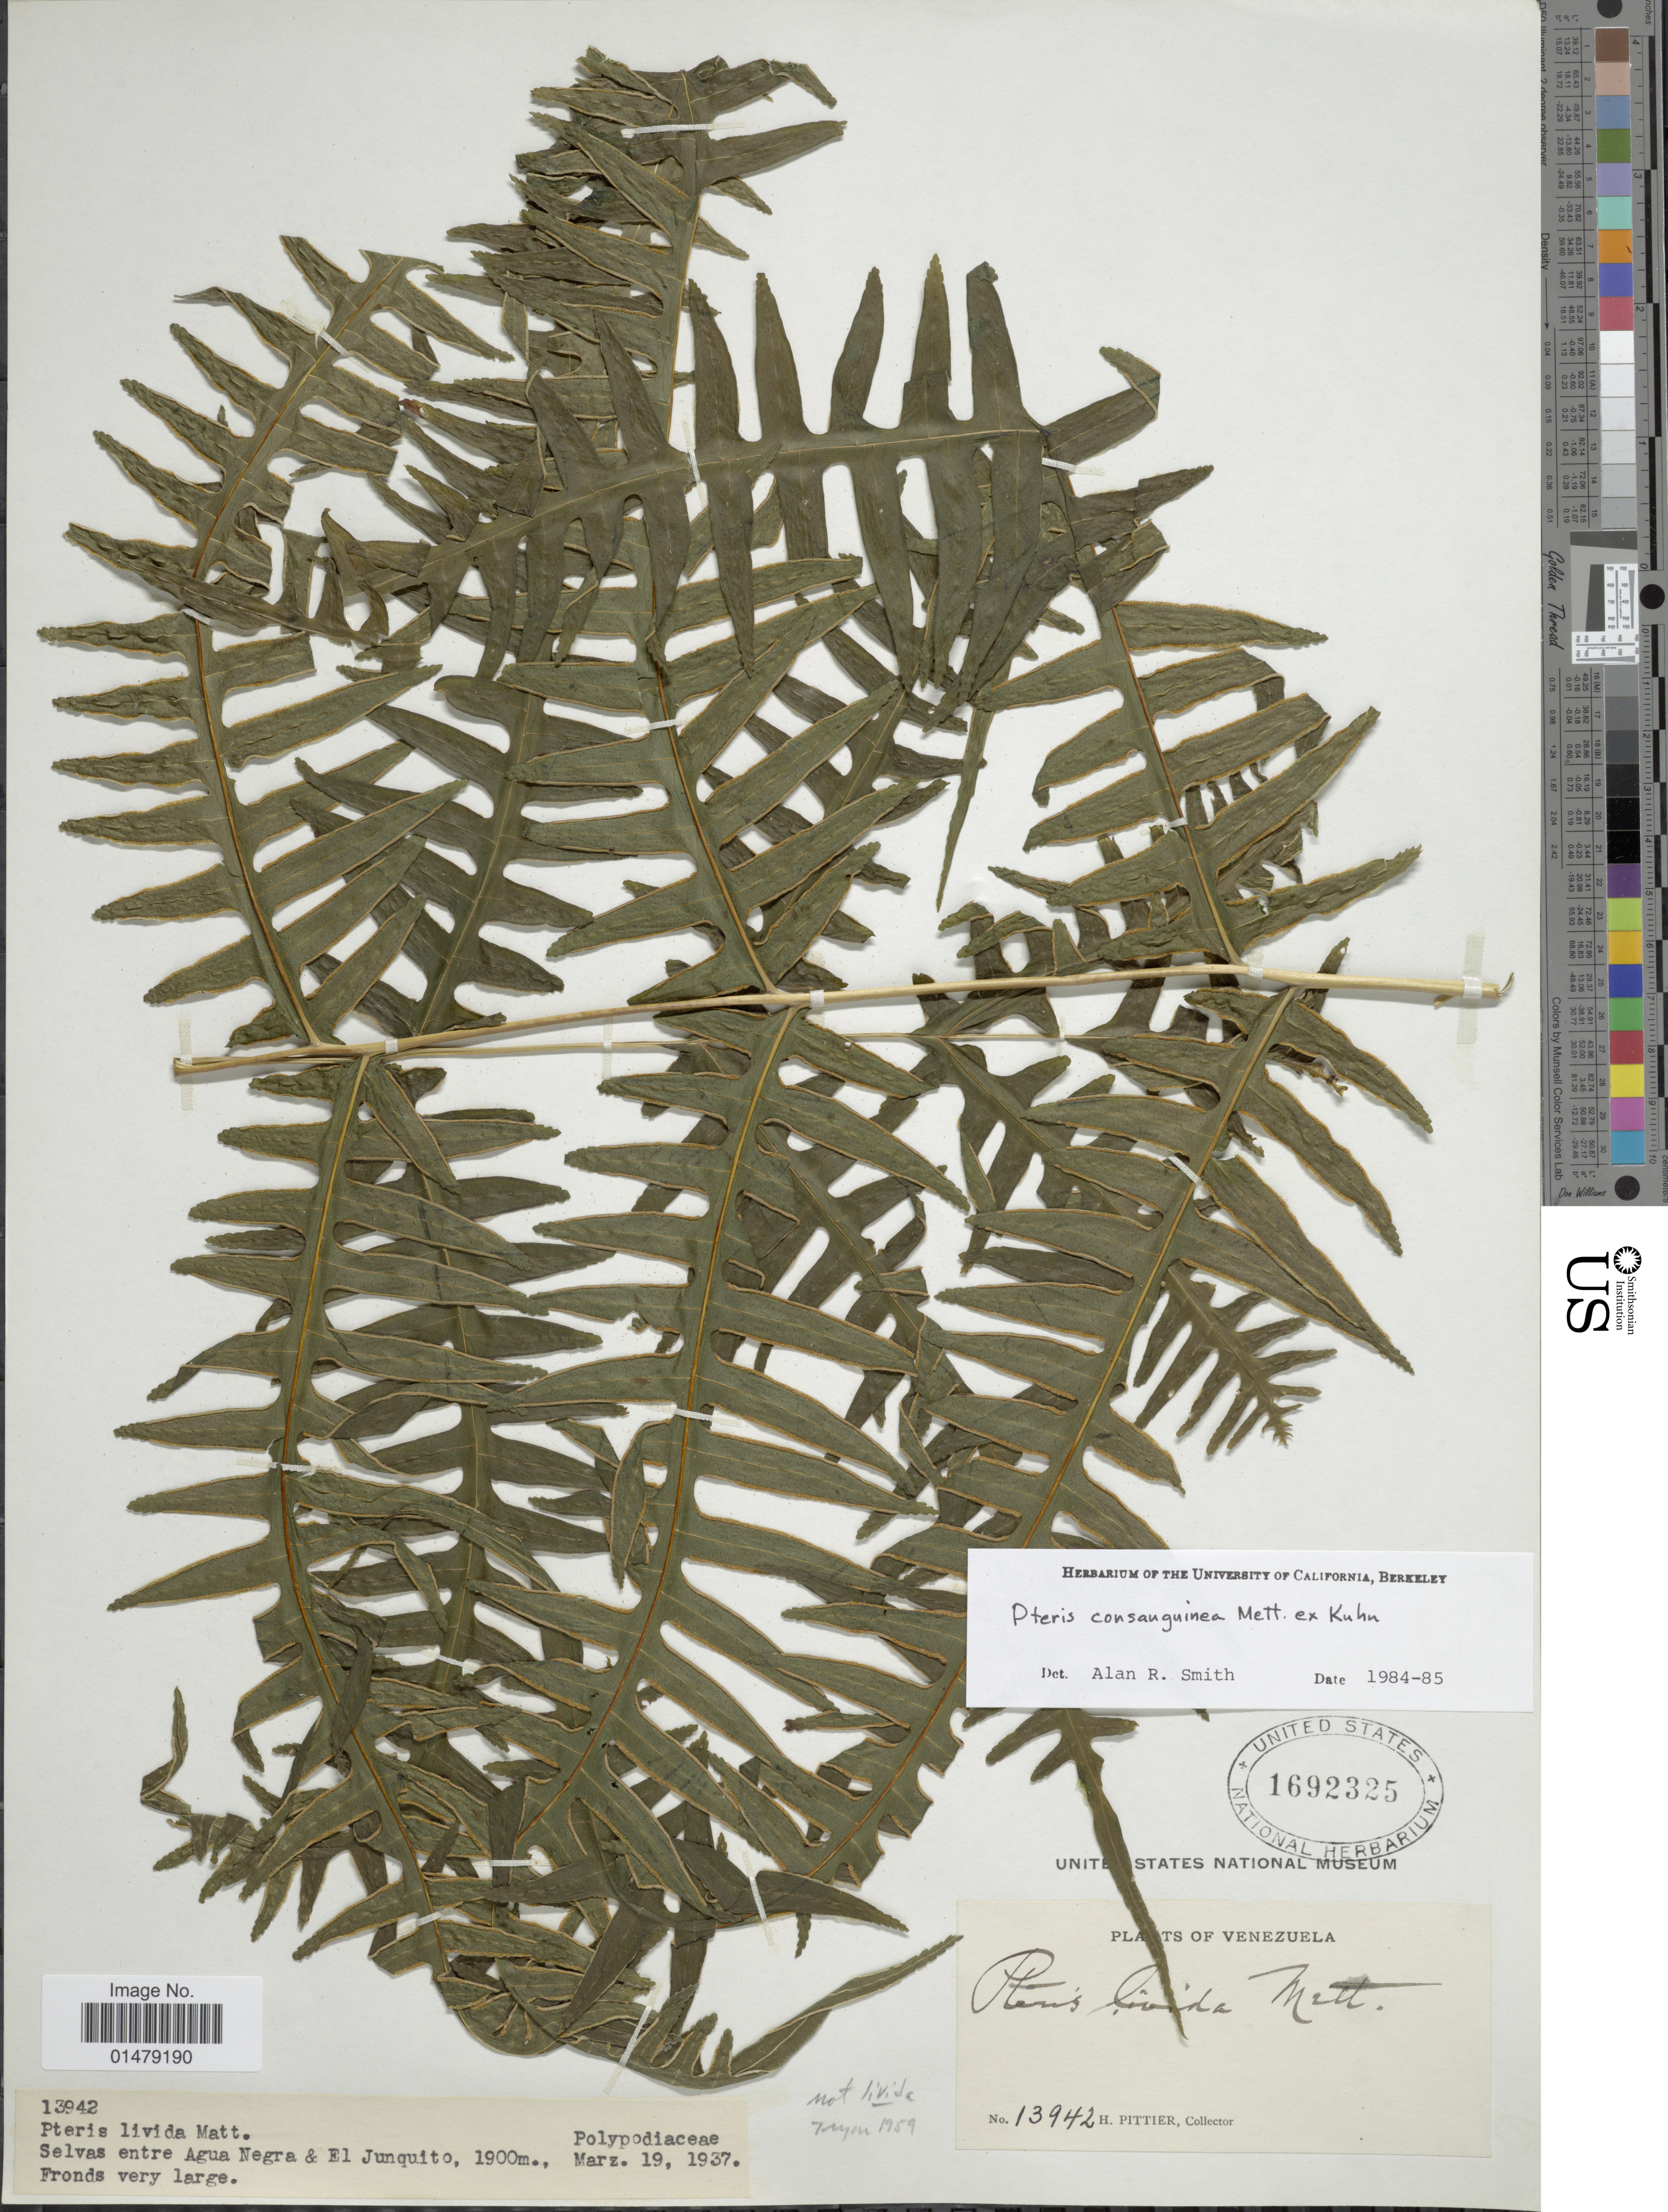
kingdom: Plantae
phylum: Tracheophyta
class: Polypodiopsida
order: Polypodiales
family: Pteridaceae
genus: Pteris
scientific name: Pteris consanguinea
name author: Mett. ex Kuhn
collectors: H. F. Pittier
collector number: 13942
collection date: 1937-03-29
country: Venezuela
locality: Selvas entre Agua Negra & El Junquito.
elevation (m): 1900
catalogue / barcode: US 1692325